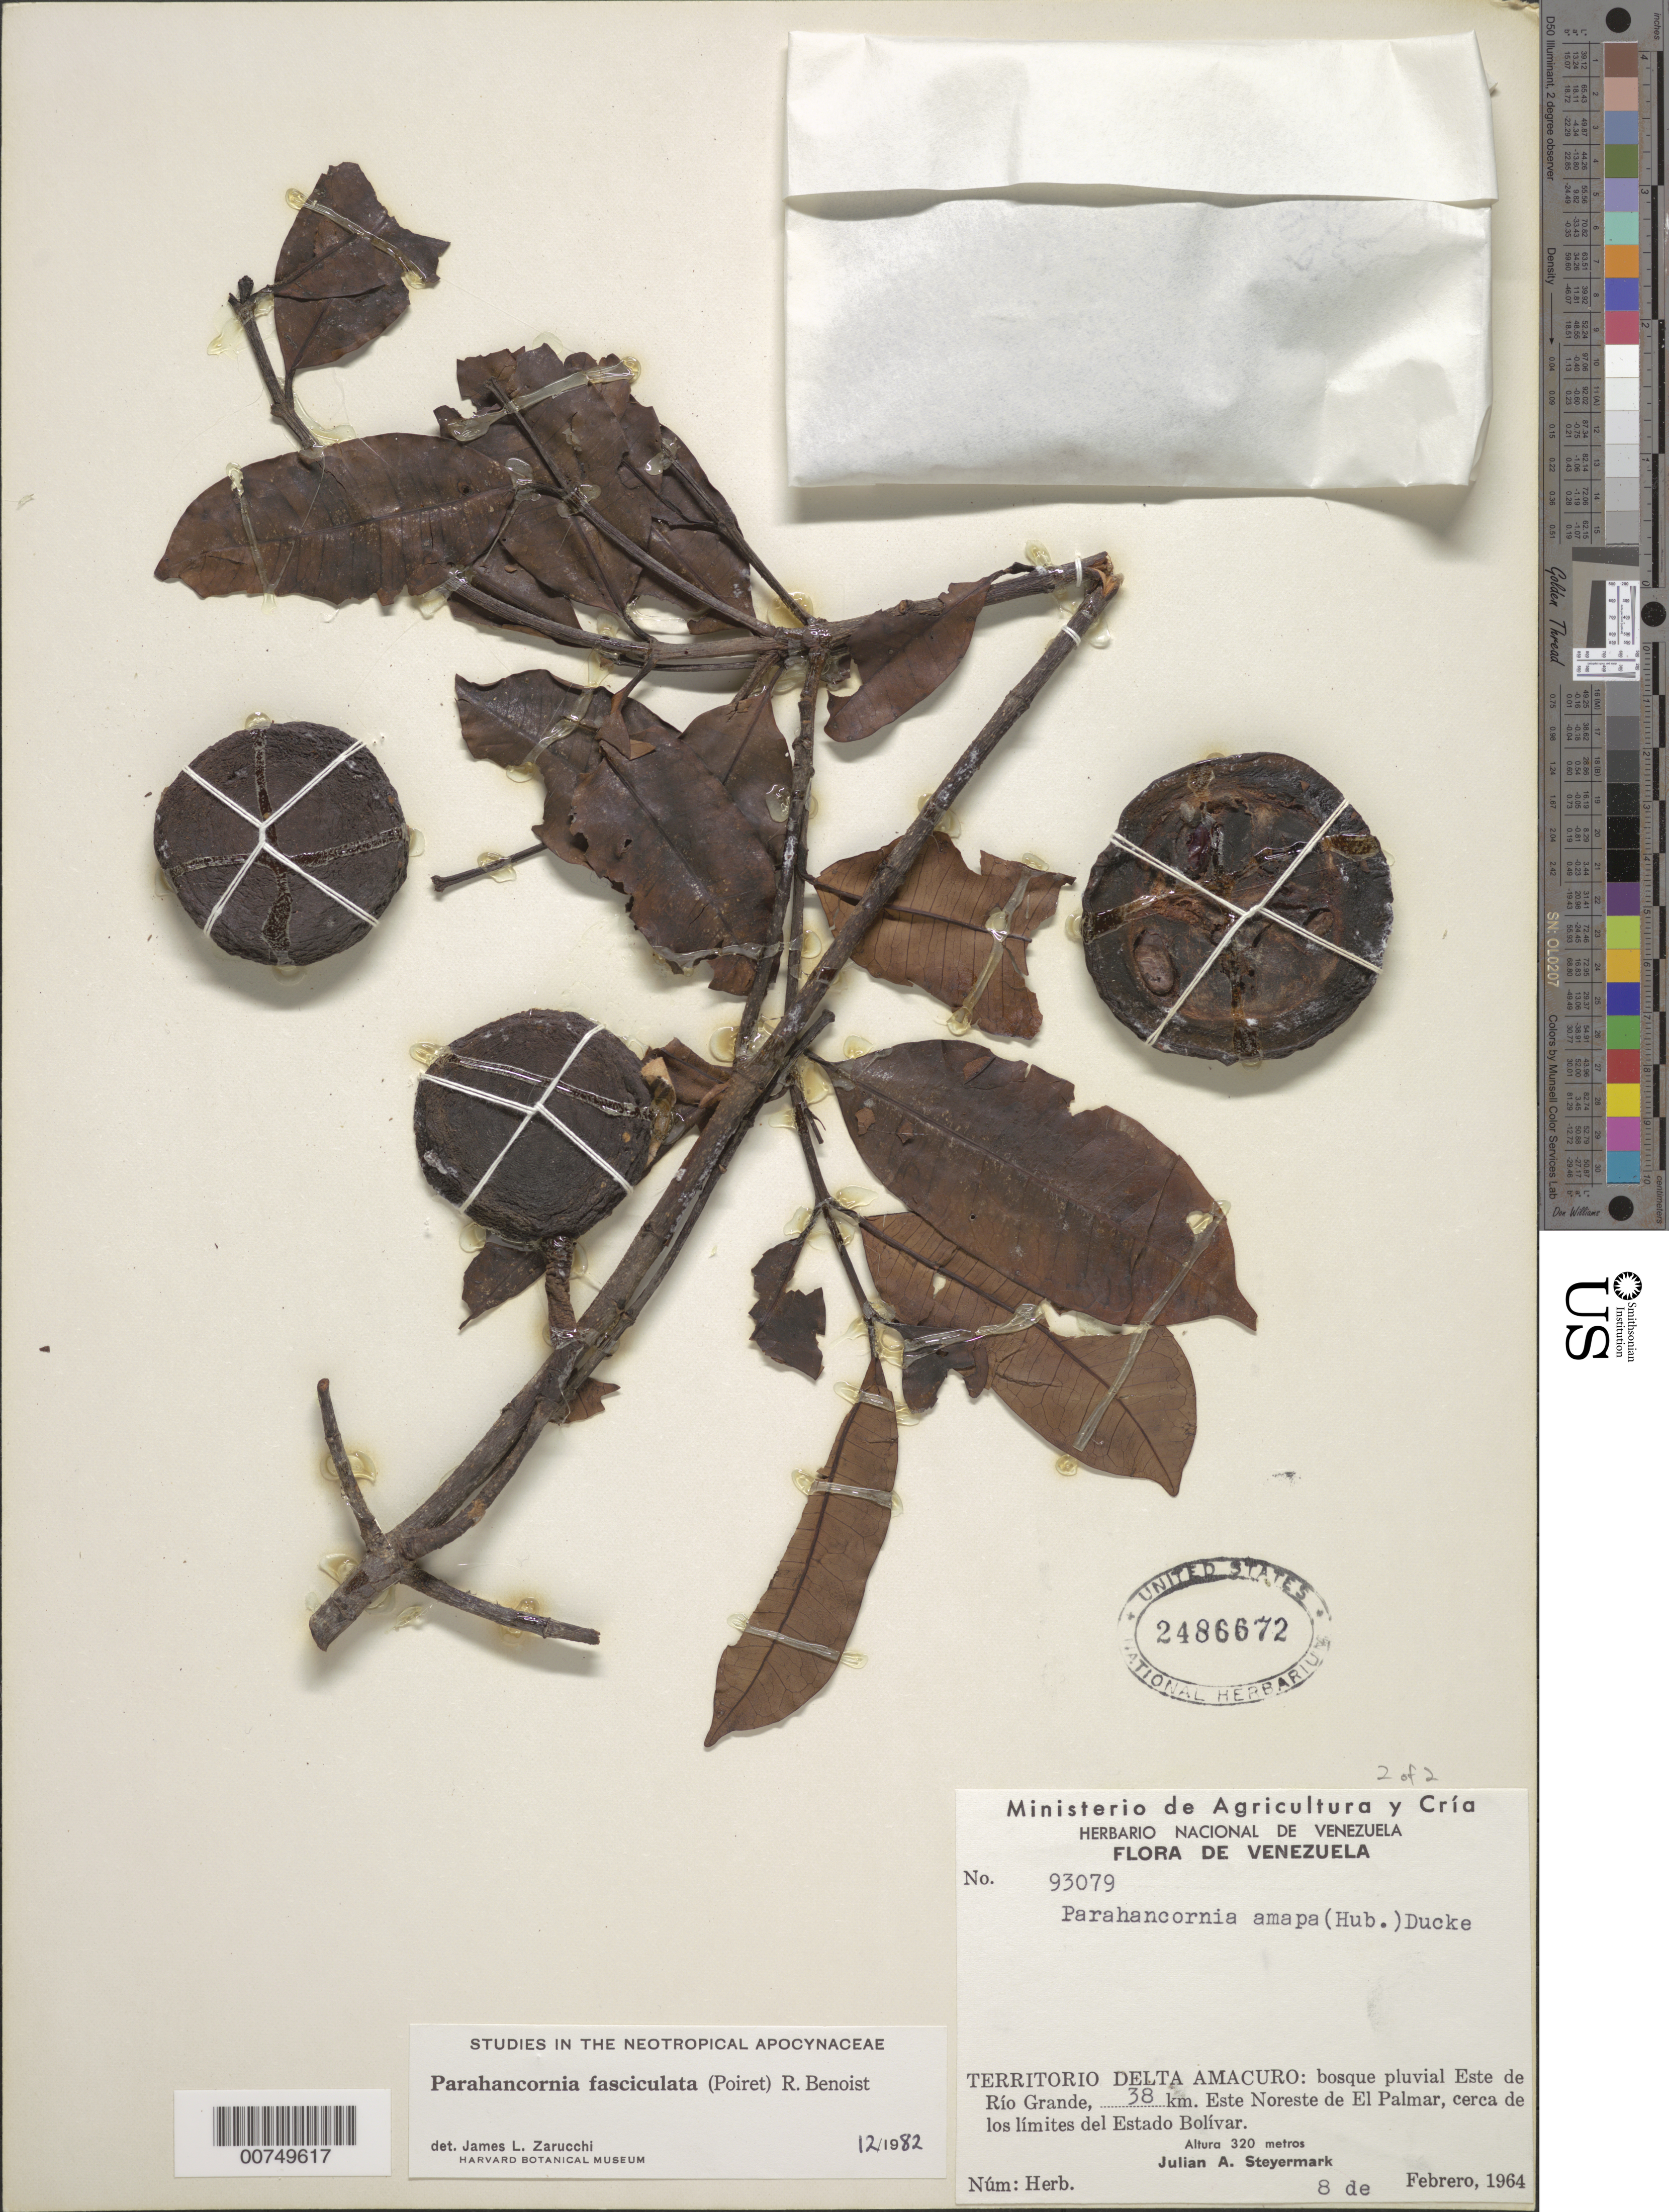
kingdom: Plantae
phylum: Tracheophyta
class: Magnoliopsida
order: Gentianales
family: Apocynaceae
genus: Parahancornia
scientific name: Parahancornia fasciculata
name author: (Poir.) Benoist ex Pichon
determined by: Zarucchi, J. L.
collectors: J. Steyermark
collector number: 93079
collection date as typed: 8-Feb-64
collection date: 1964-02-08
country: Venezuela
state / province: Delta Amacuro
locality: Este de Río Grande, 33 km ENE de El Palmar, cerca de los limites del Estado Bolívar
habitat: Bosque pluvial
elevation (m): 320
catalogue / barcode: US 2486672